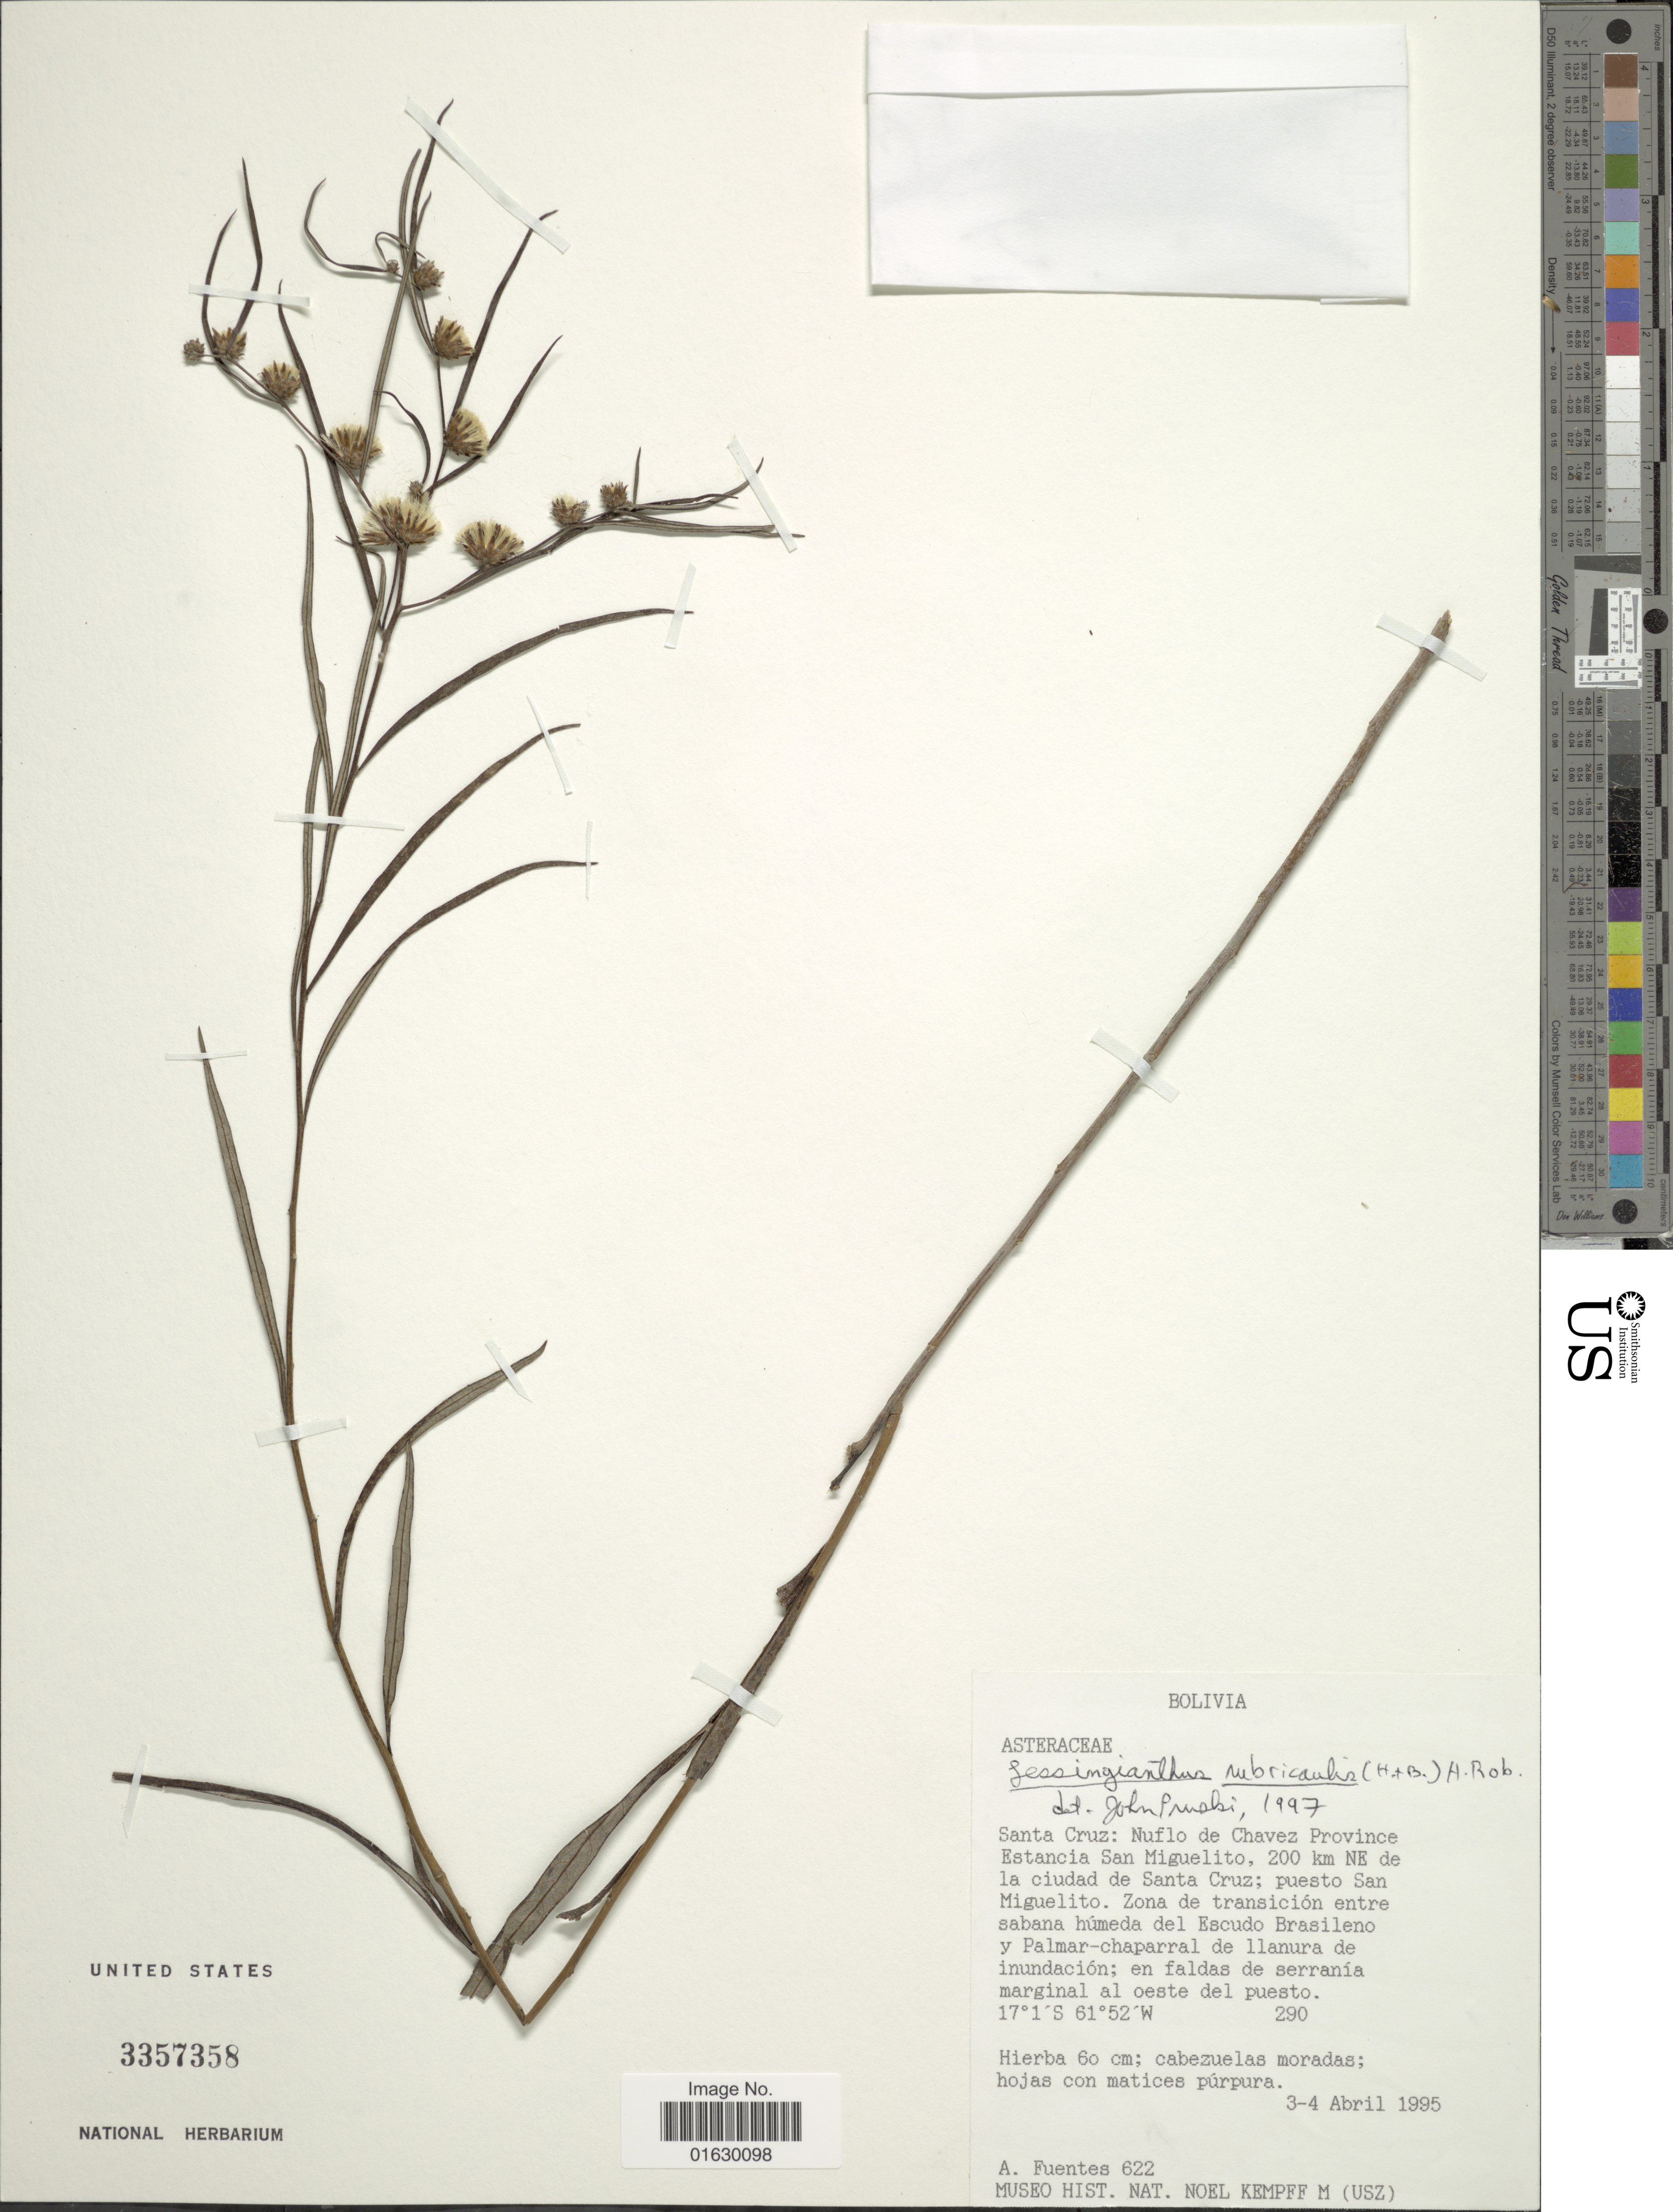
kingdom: Plantae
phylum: Tracheophyta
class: Magnoliopsida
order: Asterales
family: Asteraceae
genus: Lessingianthus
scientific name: Lessingianthus rubricaulis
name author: (Humb. & Bonpl.) H. Rob.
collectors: A. Fuentes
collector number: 622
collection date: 1995-04-03/1995-04-04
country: Bolivia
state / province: Santa Cruz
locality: Santa Cruz, Nuflo de Chavez Province Estancia San Miguelito, 200 km NE de la ciudad de Santa Cruz, puesto San Miguelito, Zona de transicion entre sabana humeda del Escudo Brasileno y Palmar-Chaparral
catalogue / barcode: US 3357358